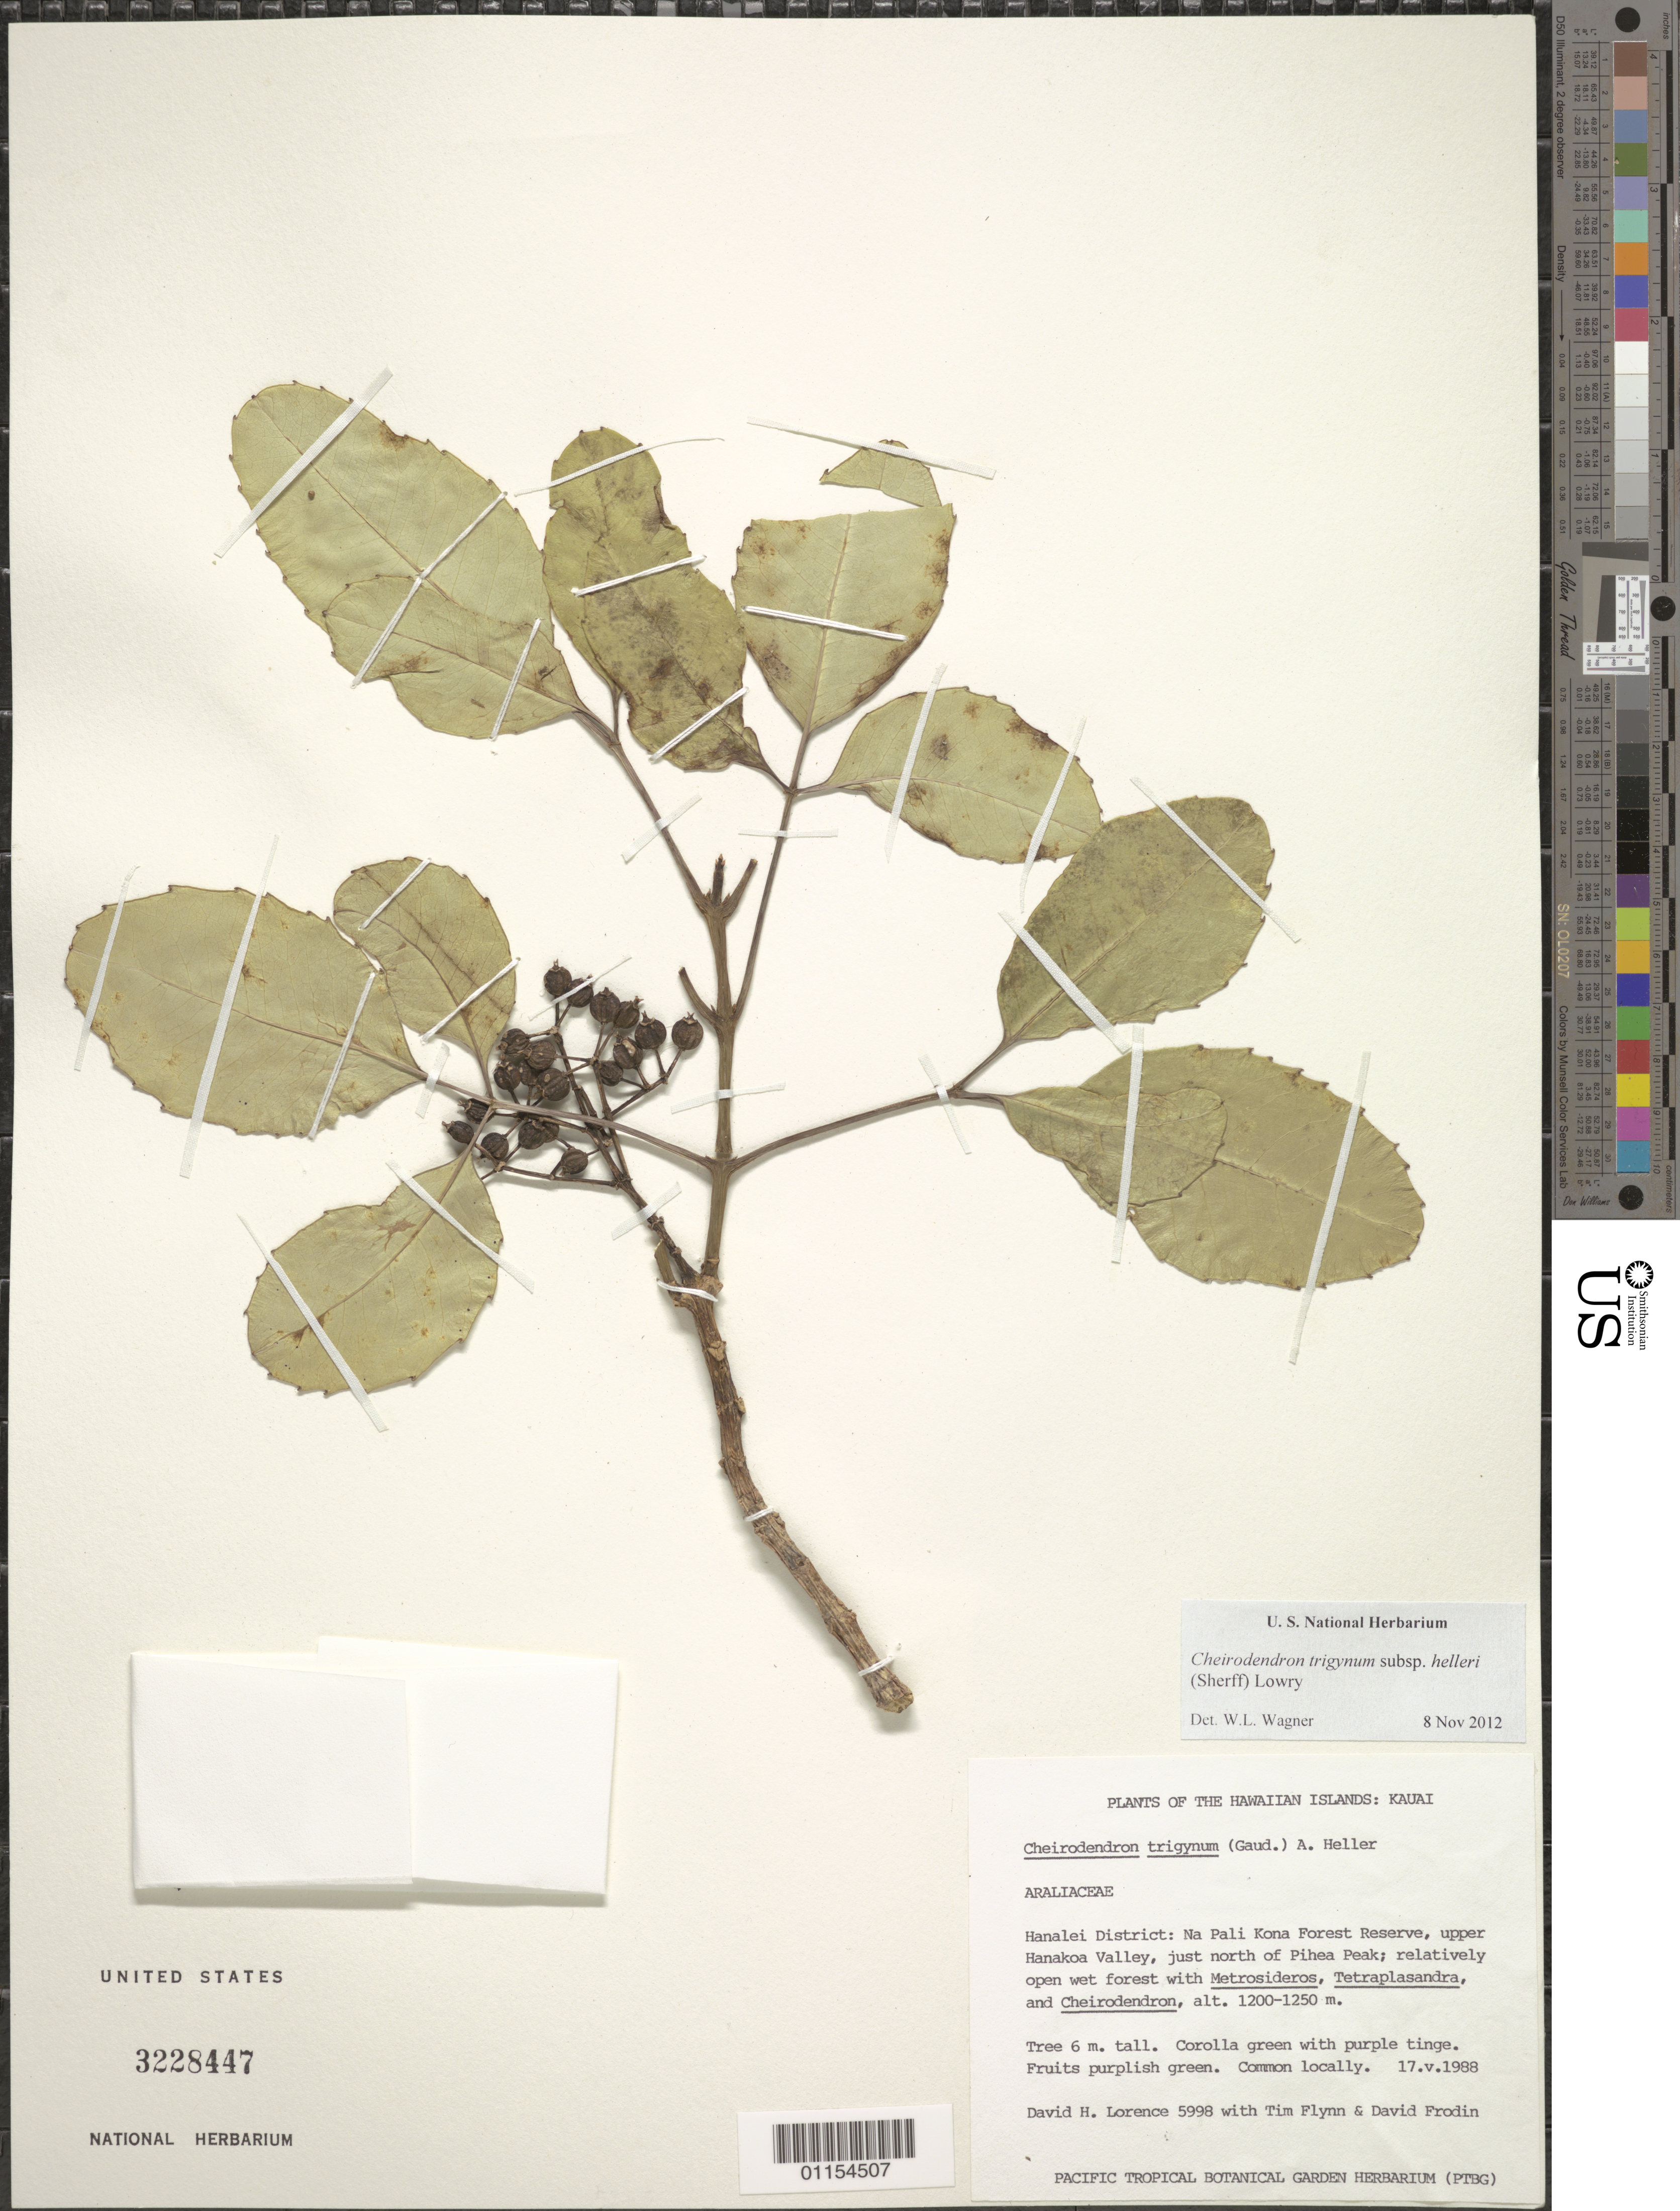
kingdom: Plantae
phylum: Tracheophyta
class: Magnoliopsida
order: Apiales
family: Araliaceae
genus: Cheirodendron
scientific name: Cheirodendron trigynum subsp. helleri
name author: (Gaudich.) A. Heller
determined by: Wagner, W. L., (BOT), Smithsonian Institution - National Museum of Natural History (UNITED STATES)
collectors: D. Lorence, T. W. Flynn & D. G. Frodin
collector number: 5998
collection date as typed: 17 May 1988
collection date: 1988-05-17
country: United States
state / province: Hawaii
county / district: Kauai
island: Kaua'i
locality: Hanalei Dist: Na Pali Kona Forest Reserve, upper Hanakoa Valley, just N of Pihea Peak.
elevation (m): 1200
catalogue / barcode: US 3228447